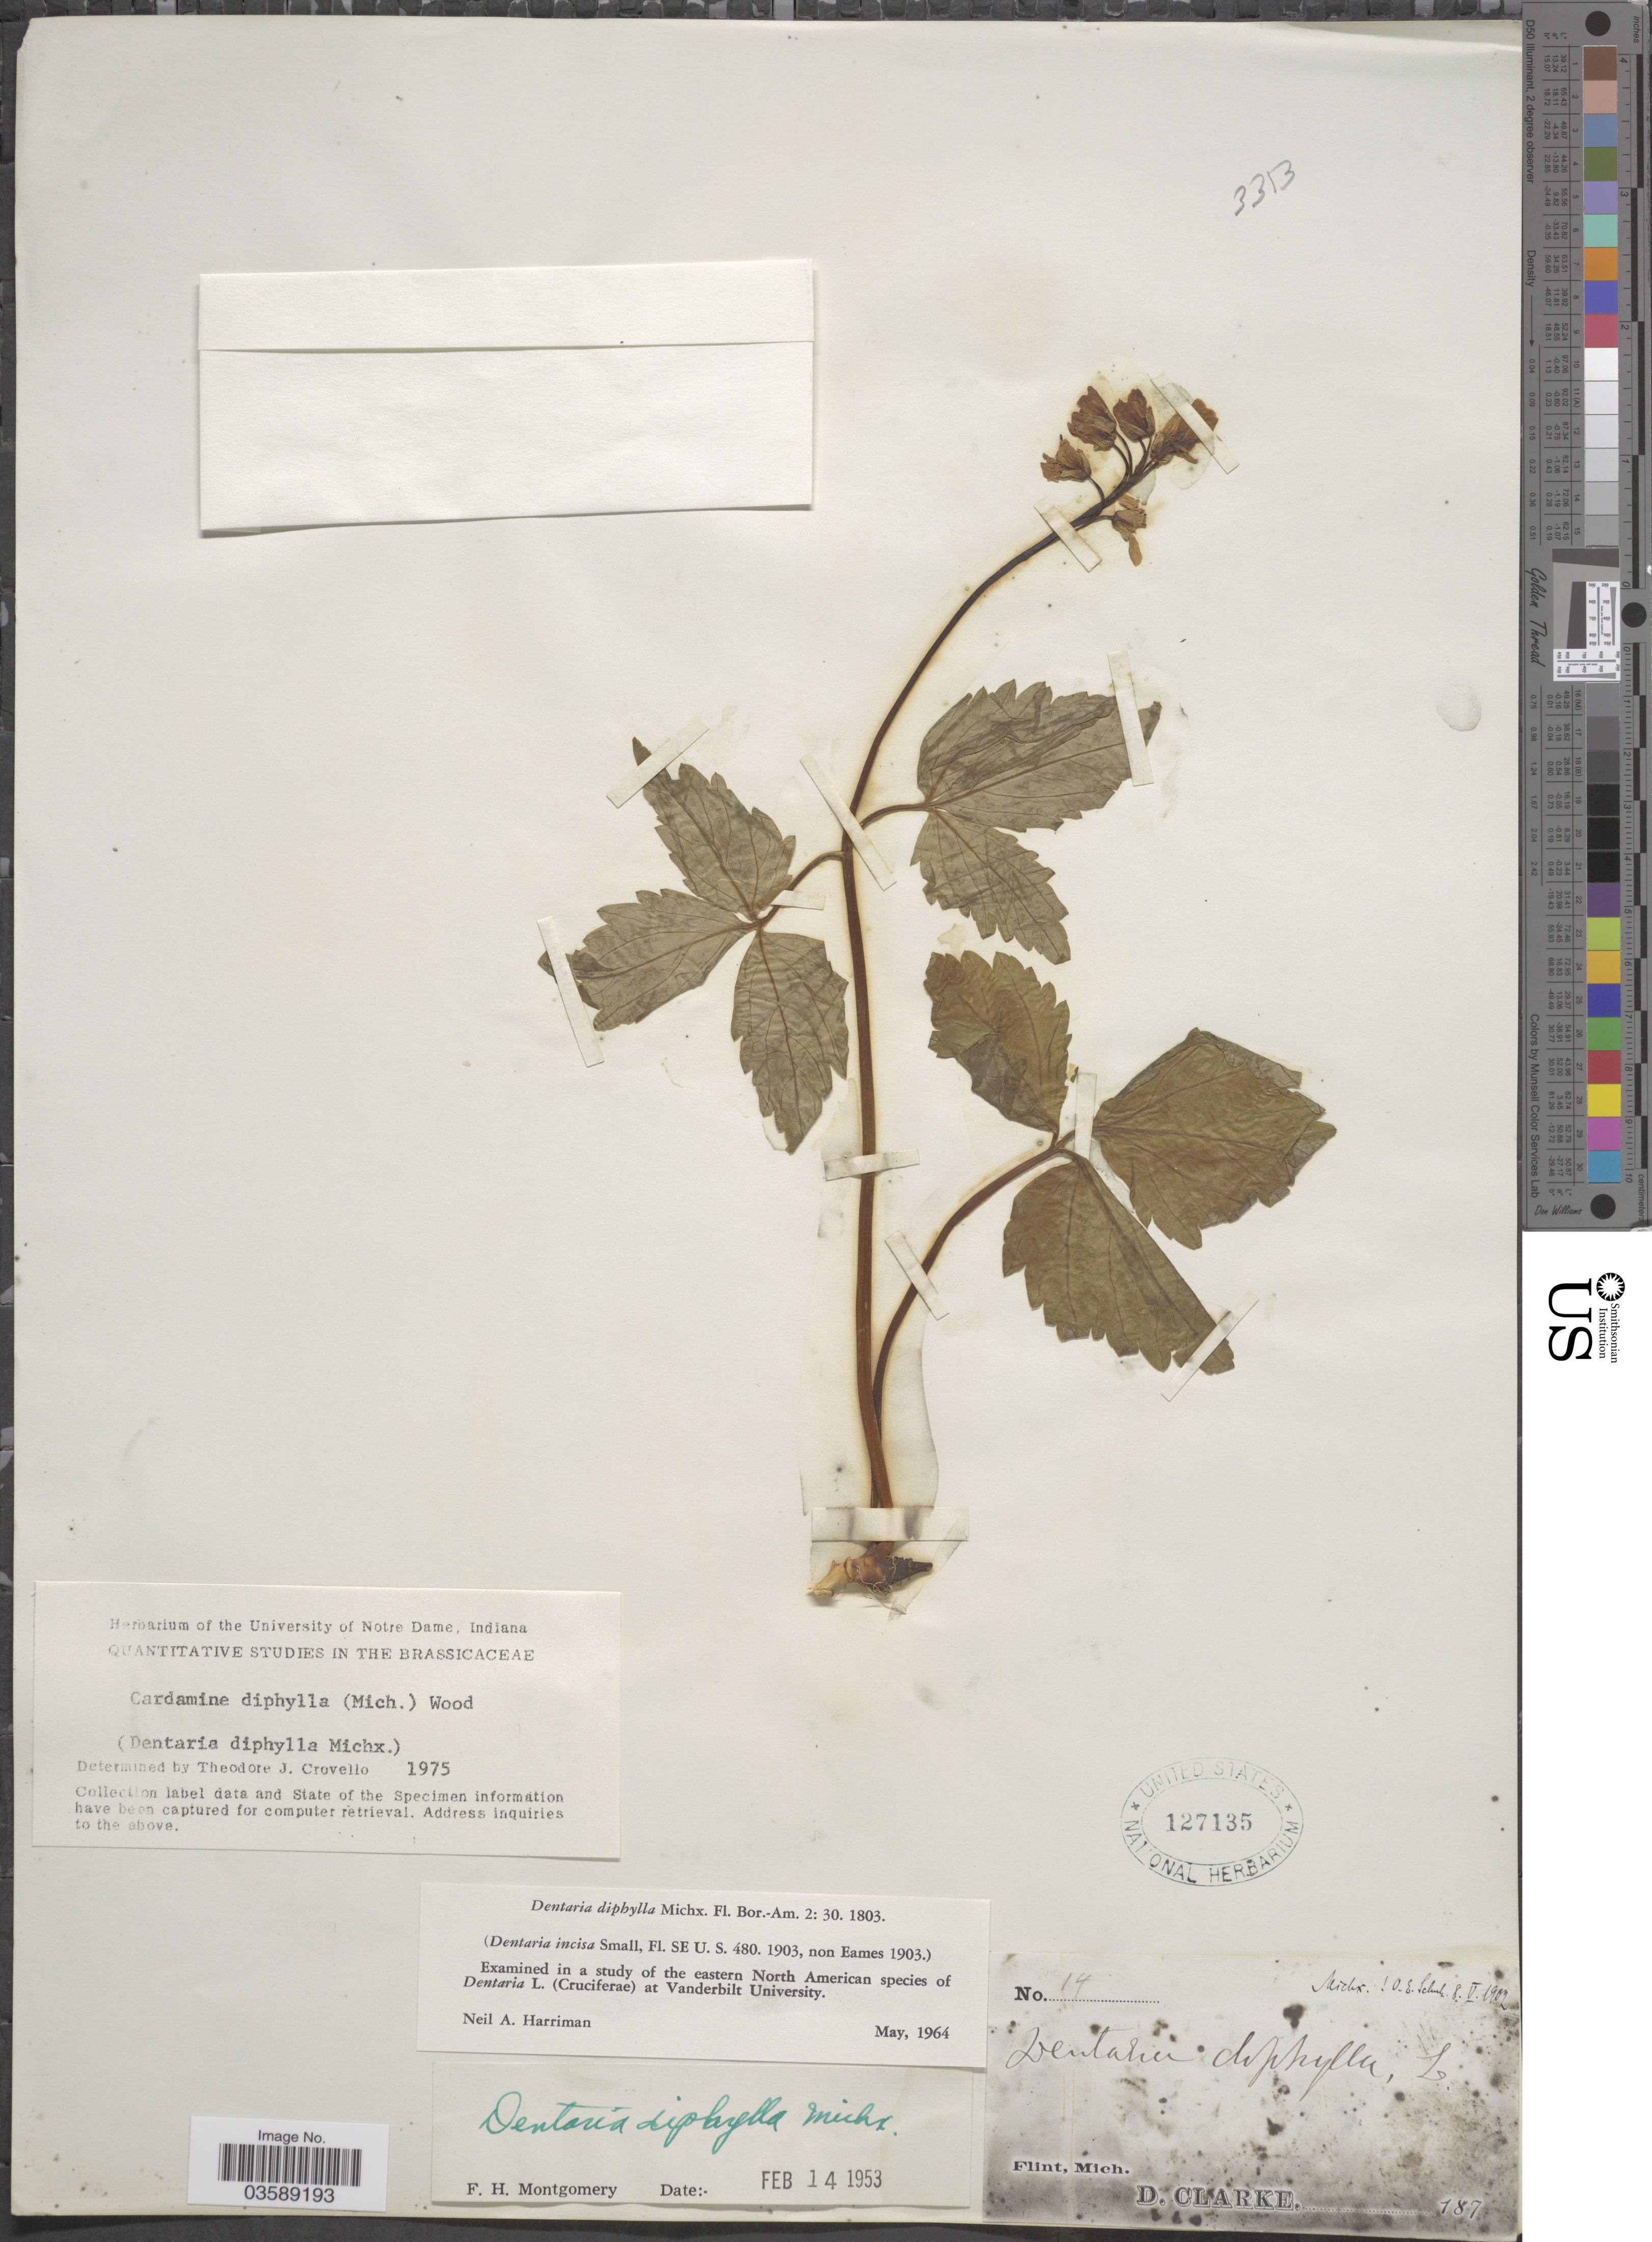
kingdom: Plantae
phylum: Tracheophyta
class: Magnoliopsida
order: Brassicales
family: Brassicaceae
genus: Cardamine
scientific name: Cardamine diphylla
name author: (Michx.) Alph. Wood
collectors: D. Clarke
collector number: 14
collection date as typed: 187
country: United States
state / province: Michigan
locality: Flint.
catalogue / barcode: US 127135